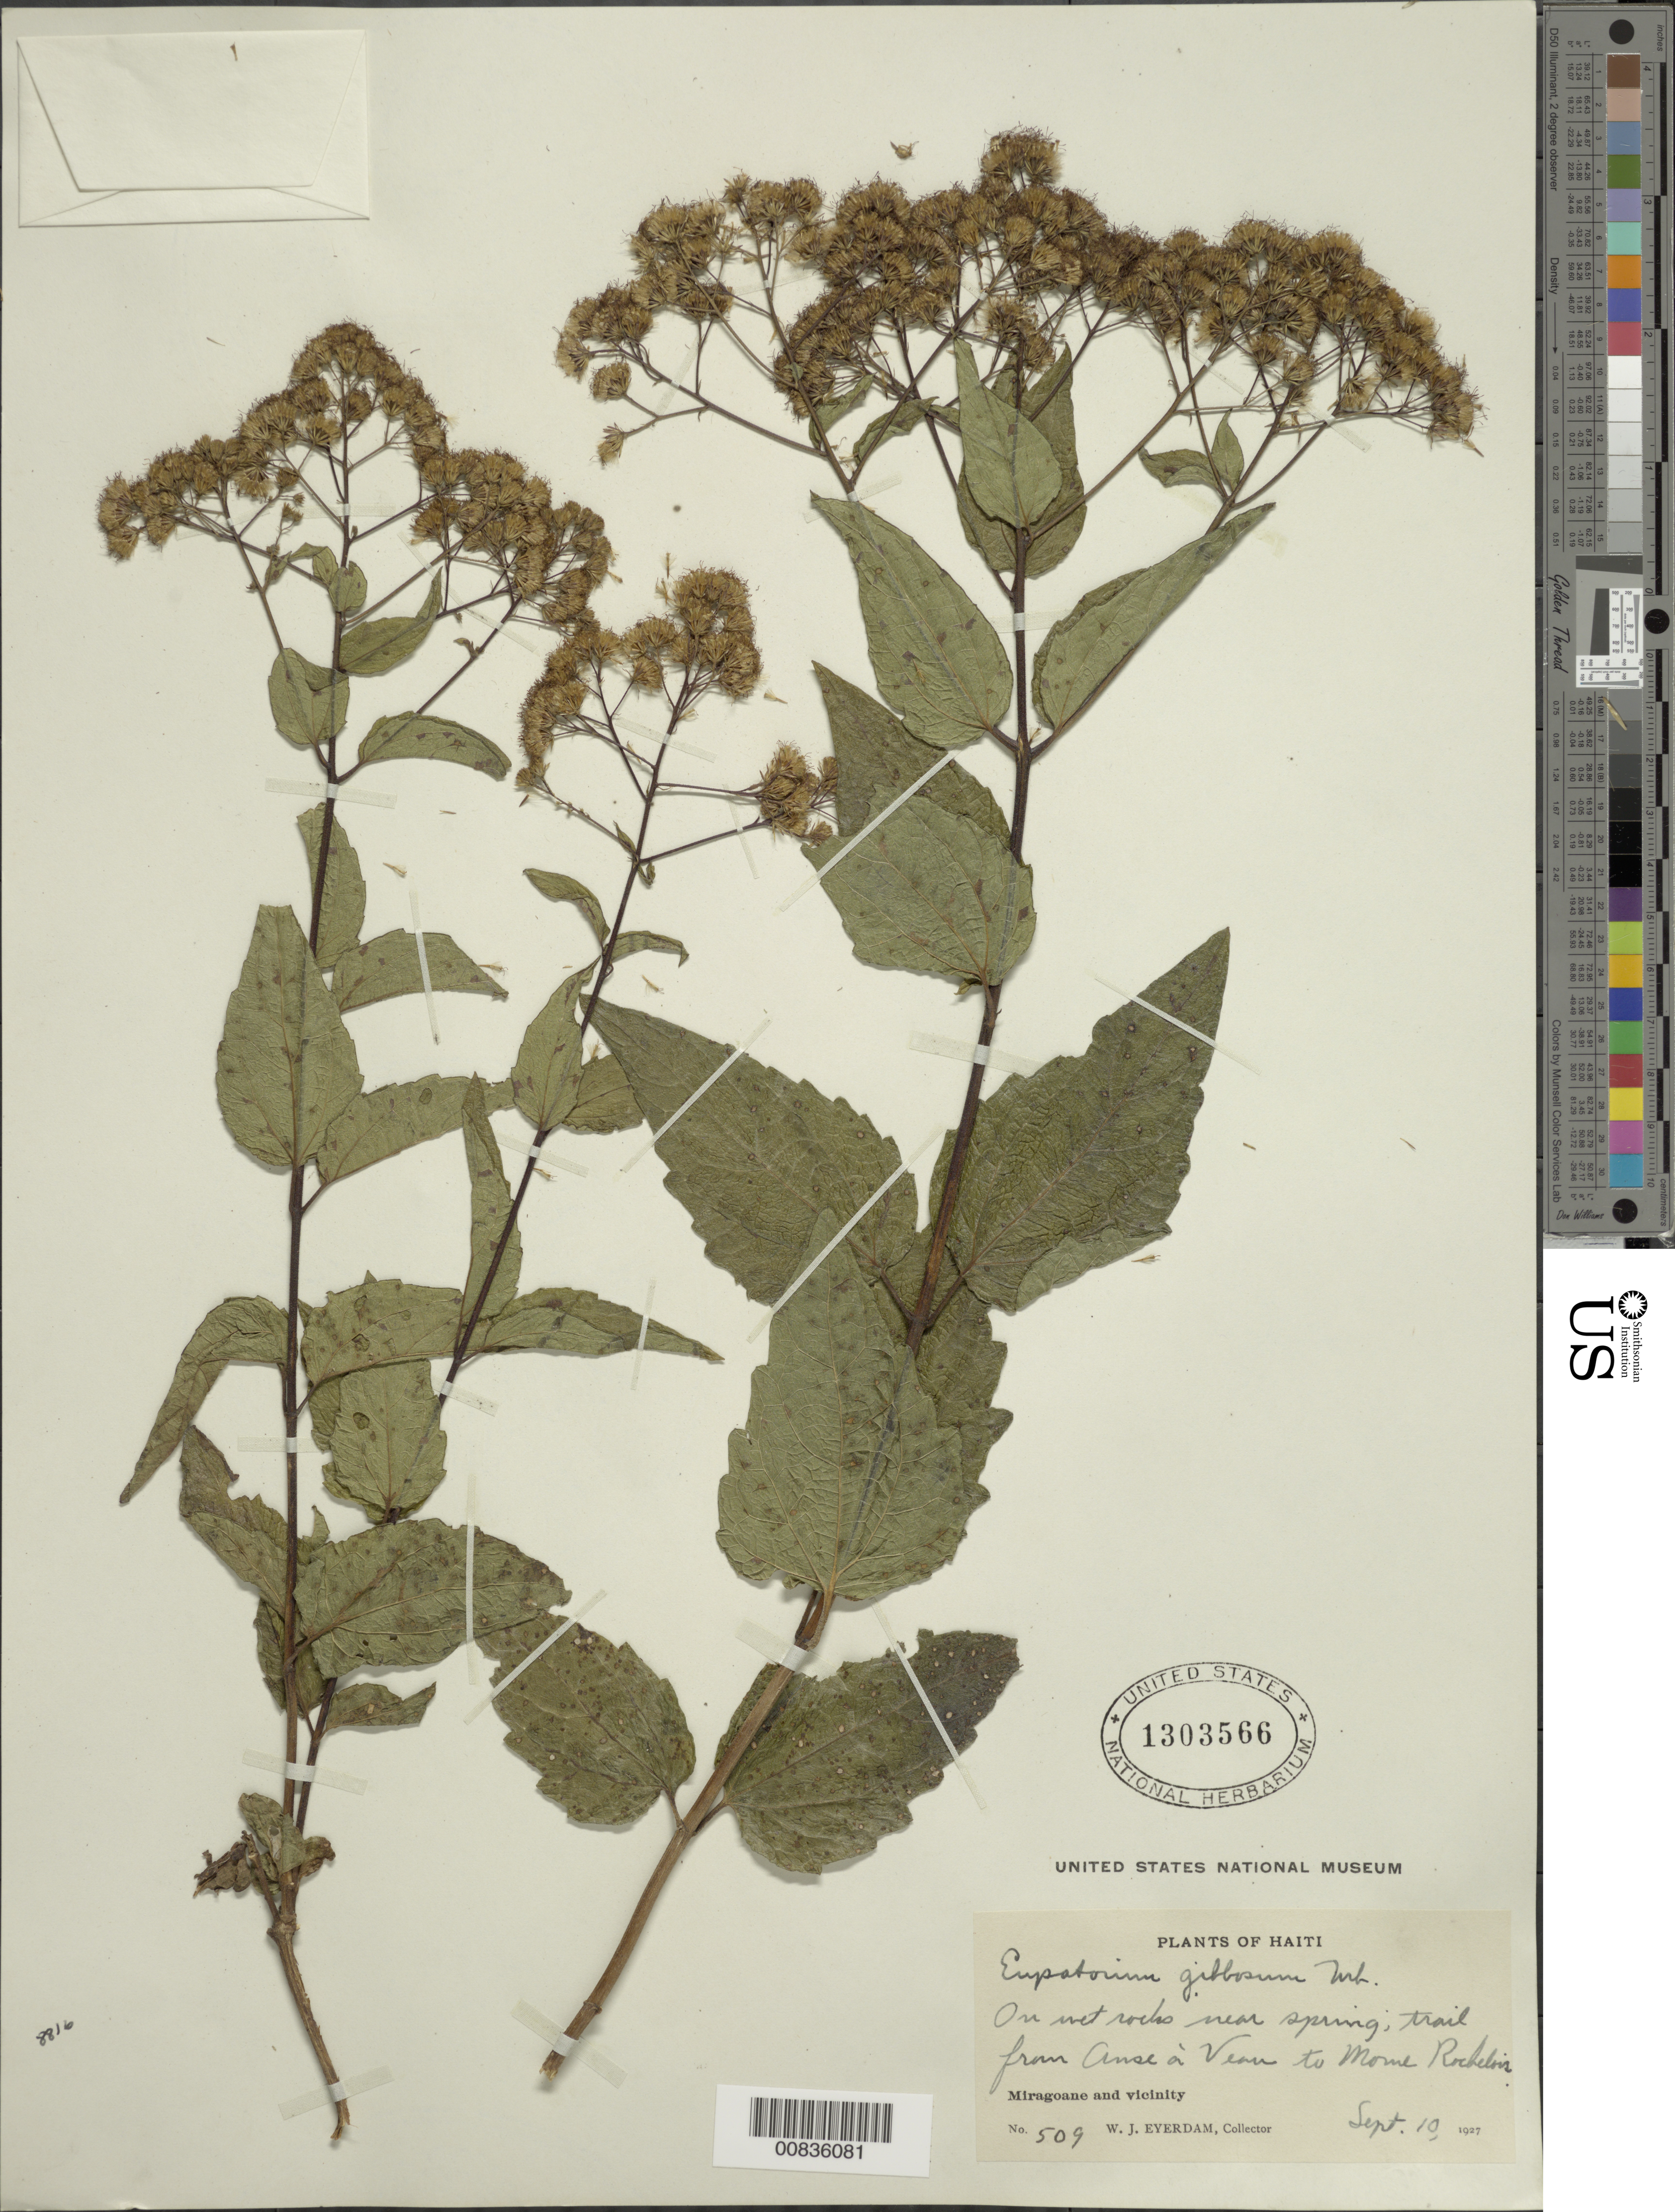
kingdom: Plantae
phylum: Tracheophyta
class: Magnoliopsida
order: Asterales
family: Asteraceae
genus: Koanophyllon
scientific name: Koanophyllon gibbosum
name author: (Urb.) R.M. King & H. Rob.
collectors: W. J. Eyerdam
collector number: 509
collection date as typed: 10 Sep 1927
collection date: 1927-09-10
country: Haiti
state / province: Grand'Anse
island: Hispaniola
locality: Miragoane and vicinity, trail from Anse à Veau to Morne Rochelois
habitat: On wet rocks near spring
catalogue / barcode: US 1303566